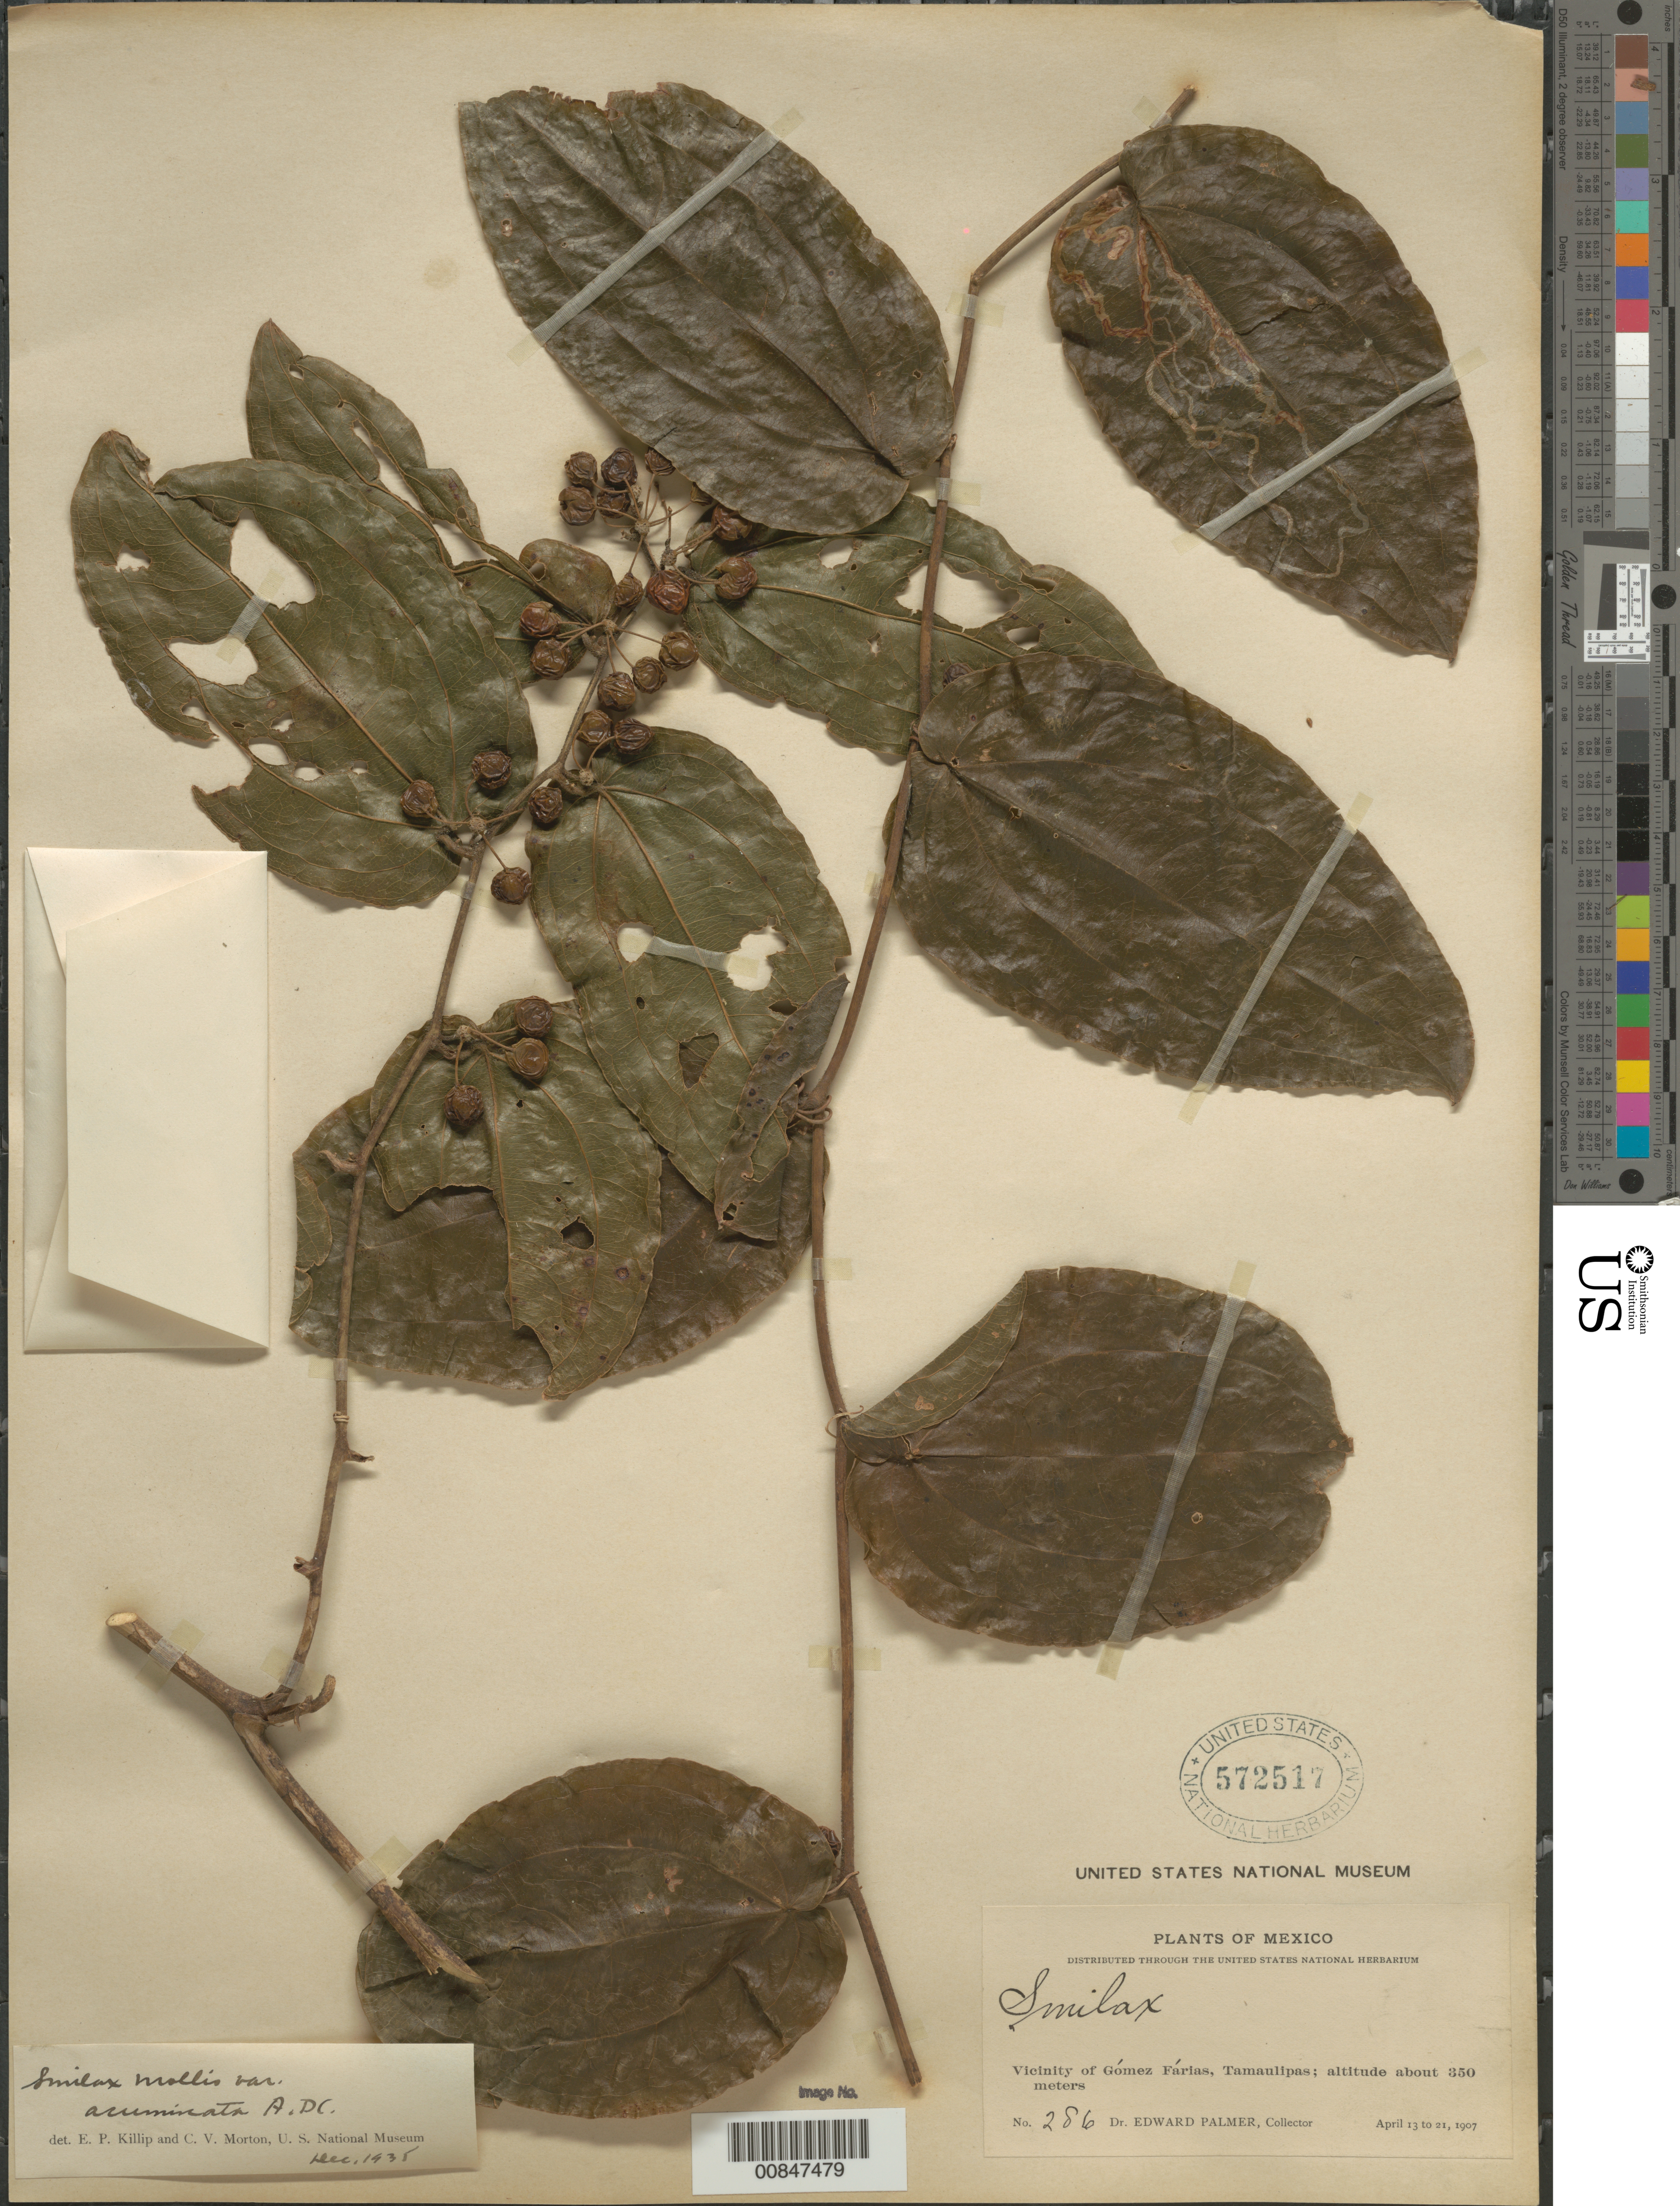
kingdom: Plantae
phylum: Tracheophyta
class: Liliopsida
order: Liliales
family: Smilacaceae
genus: Smilax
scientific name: Smilax mollis var. acuminata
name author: A. DC.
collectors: E. Palmer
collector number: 286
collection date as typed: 13 Apr 1907 to 21 Apr 1907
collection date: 1907-04-13/1907-04-21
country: Mexico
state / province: Tamaulipas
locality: Vicinity of Gómez Farias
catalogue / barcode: US 572517